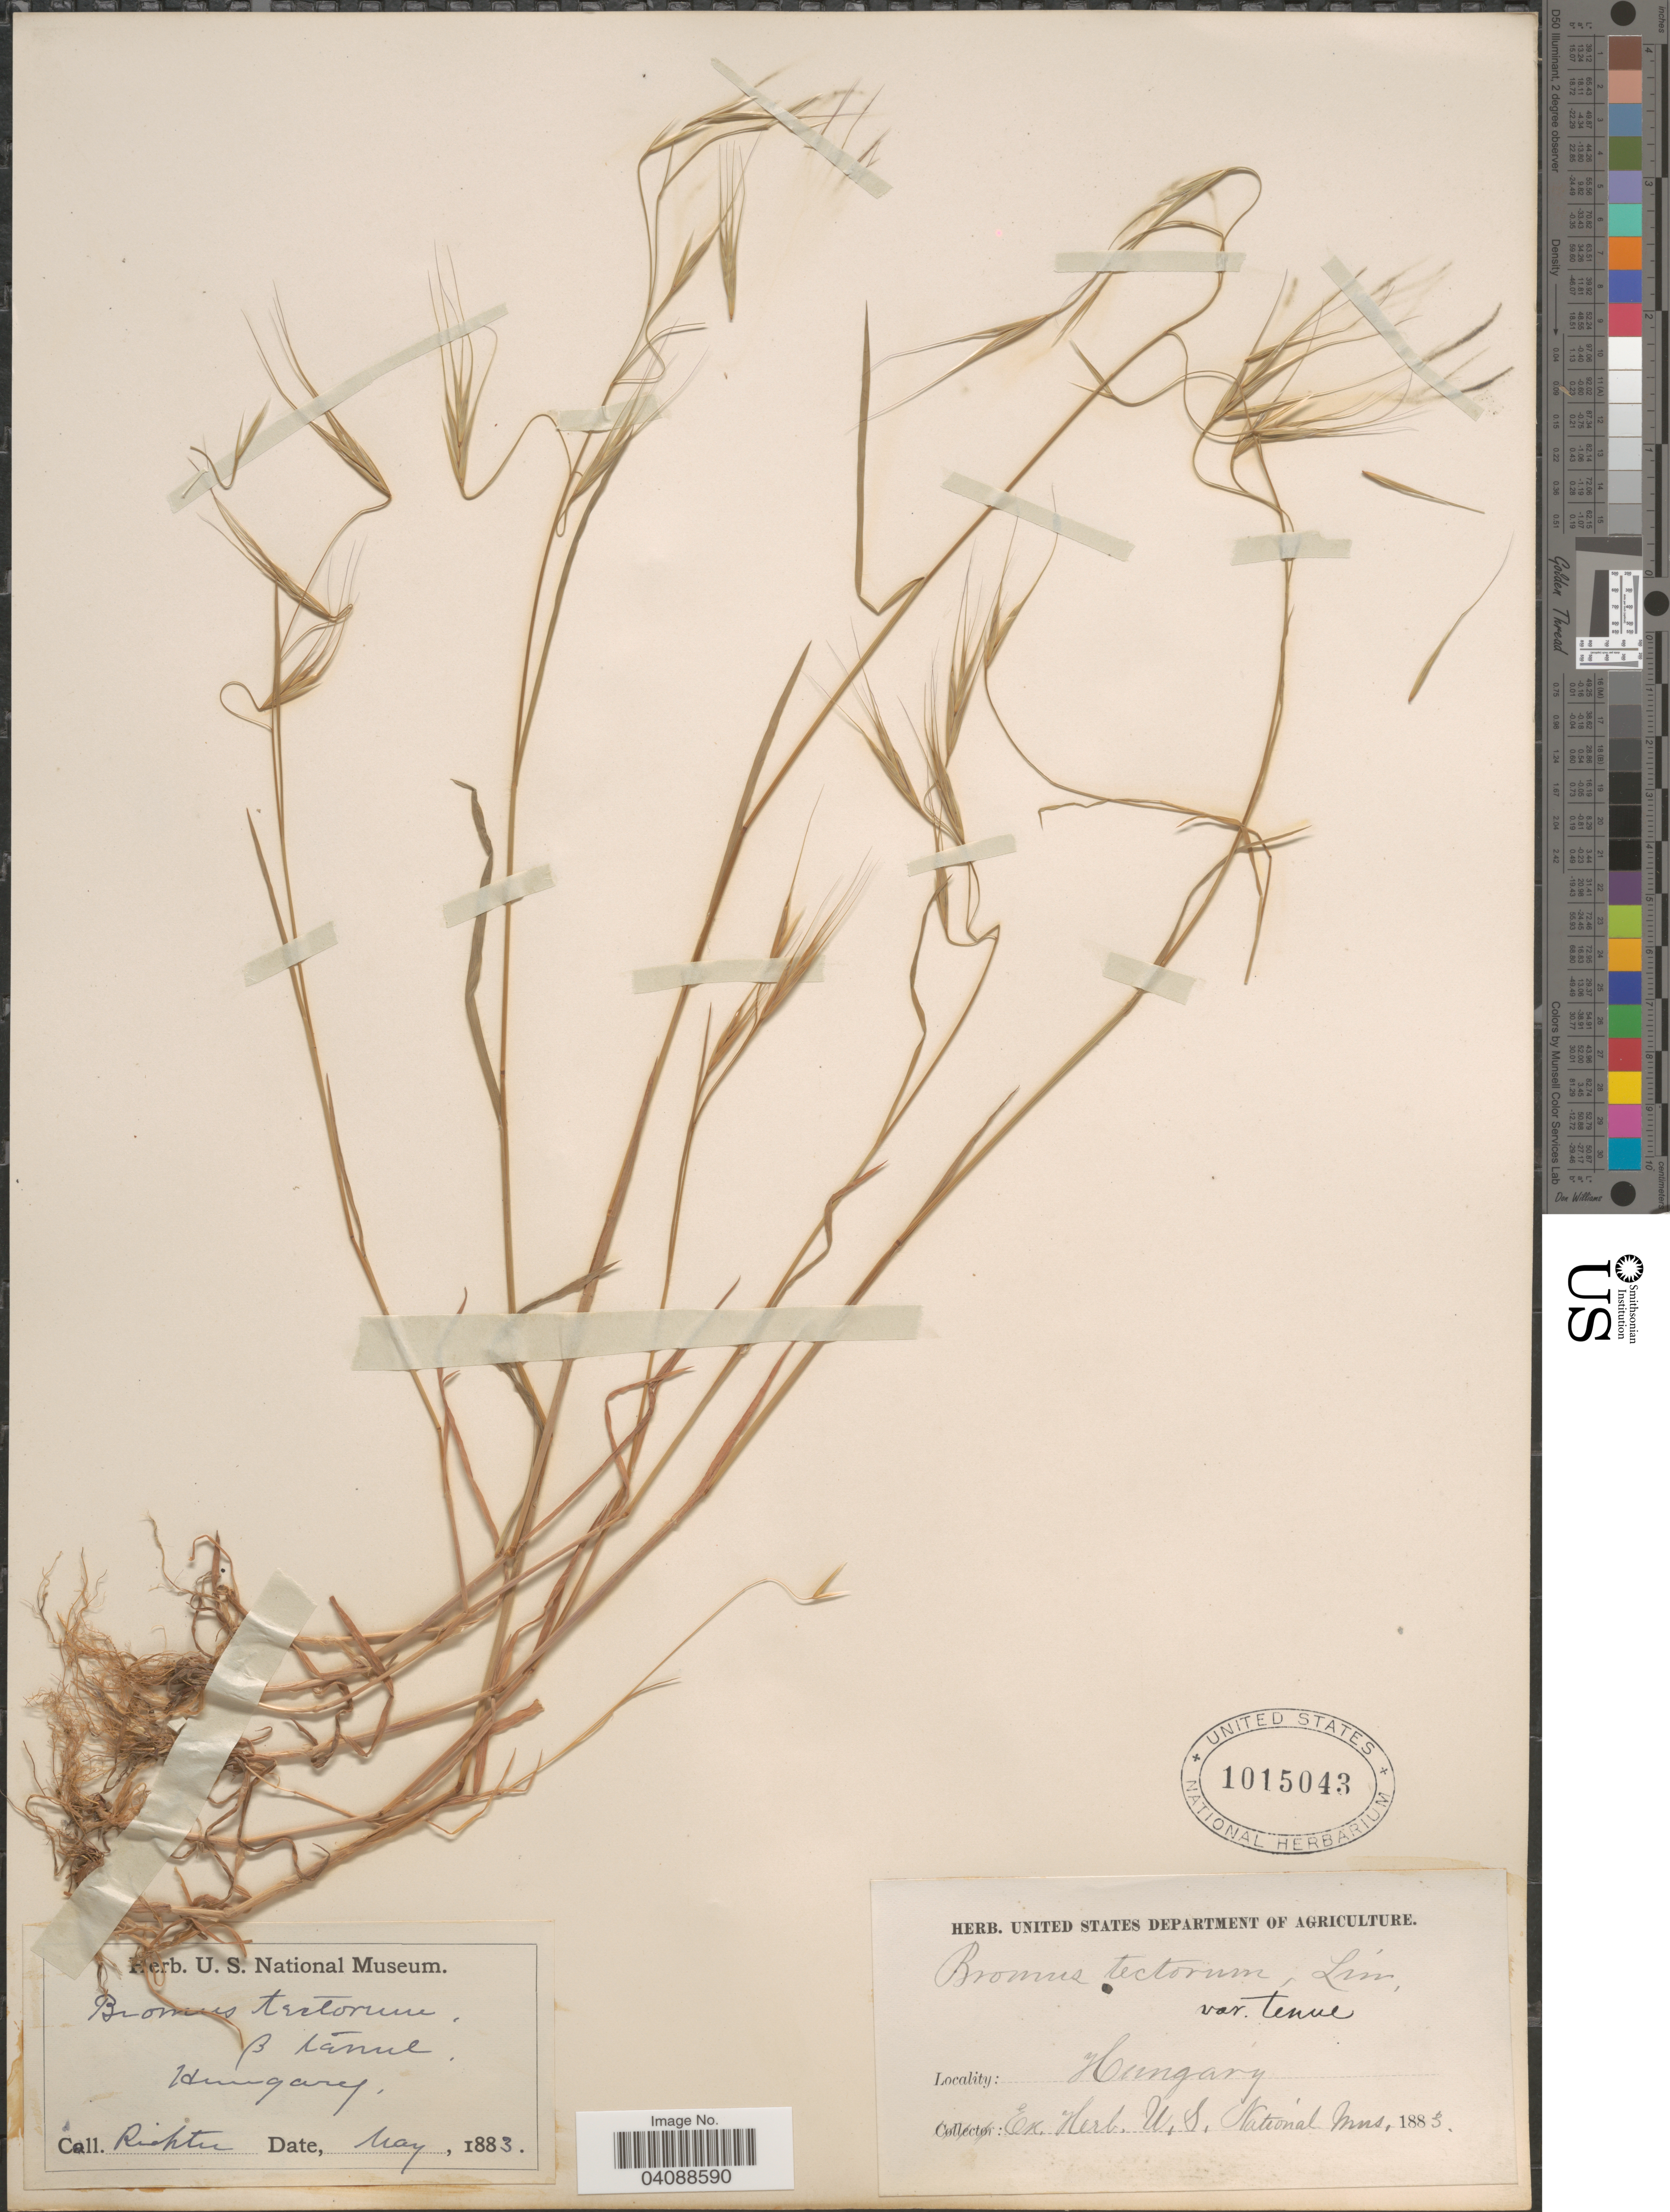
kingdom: Plantae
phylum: Tracheophyta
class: Liliopsida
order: Poales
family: Poaceae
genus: Bromus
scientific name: Bromus tectorum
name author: L.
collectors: -- Richter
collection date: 1883-05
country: Hungary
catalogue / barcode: US 1015043